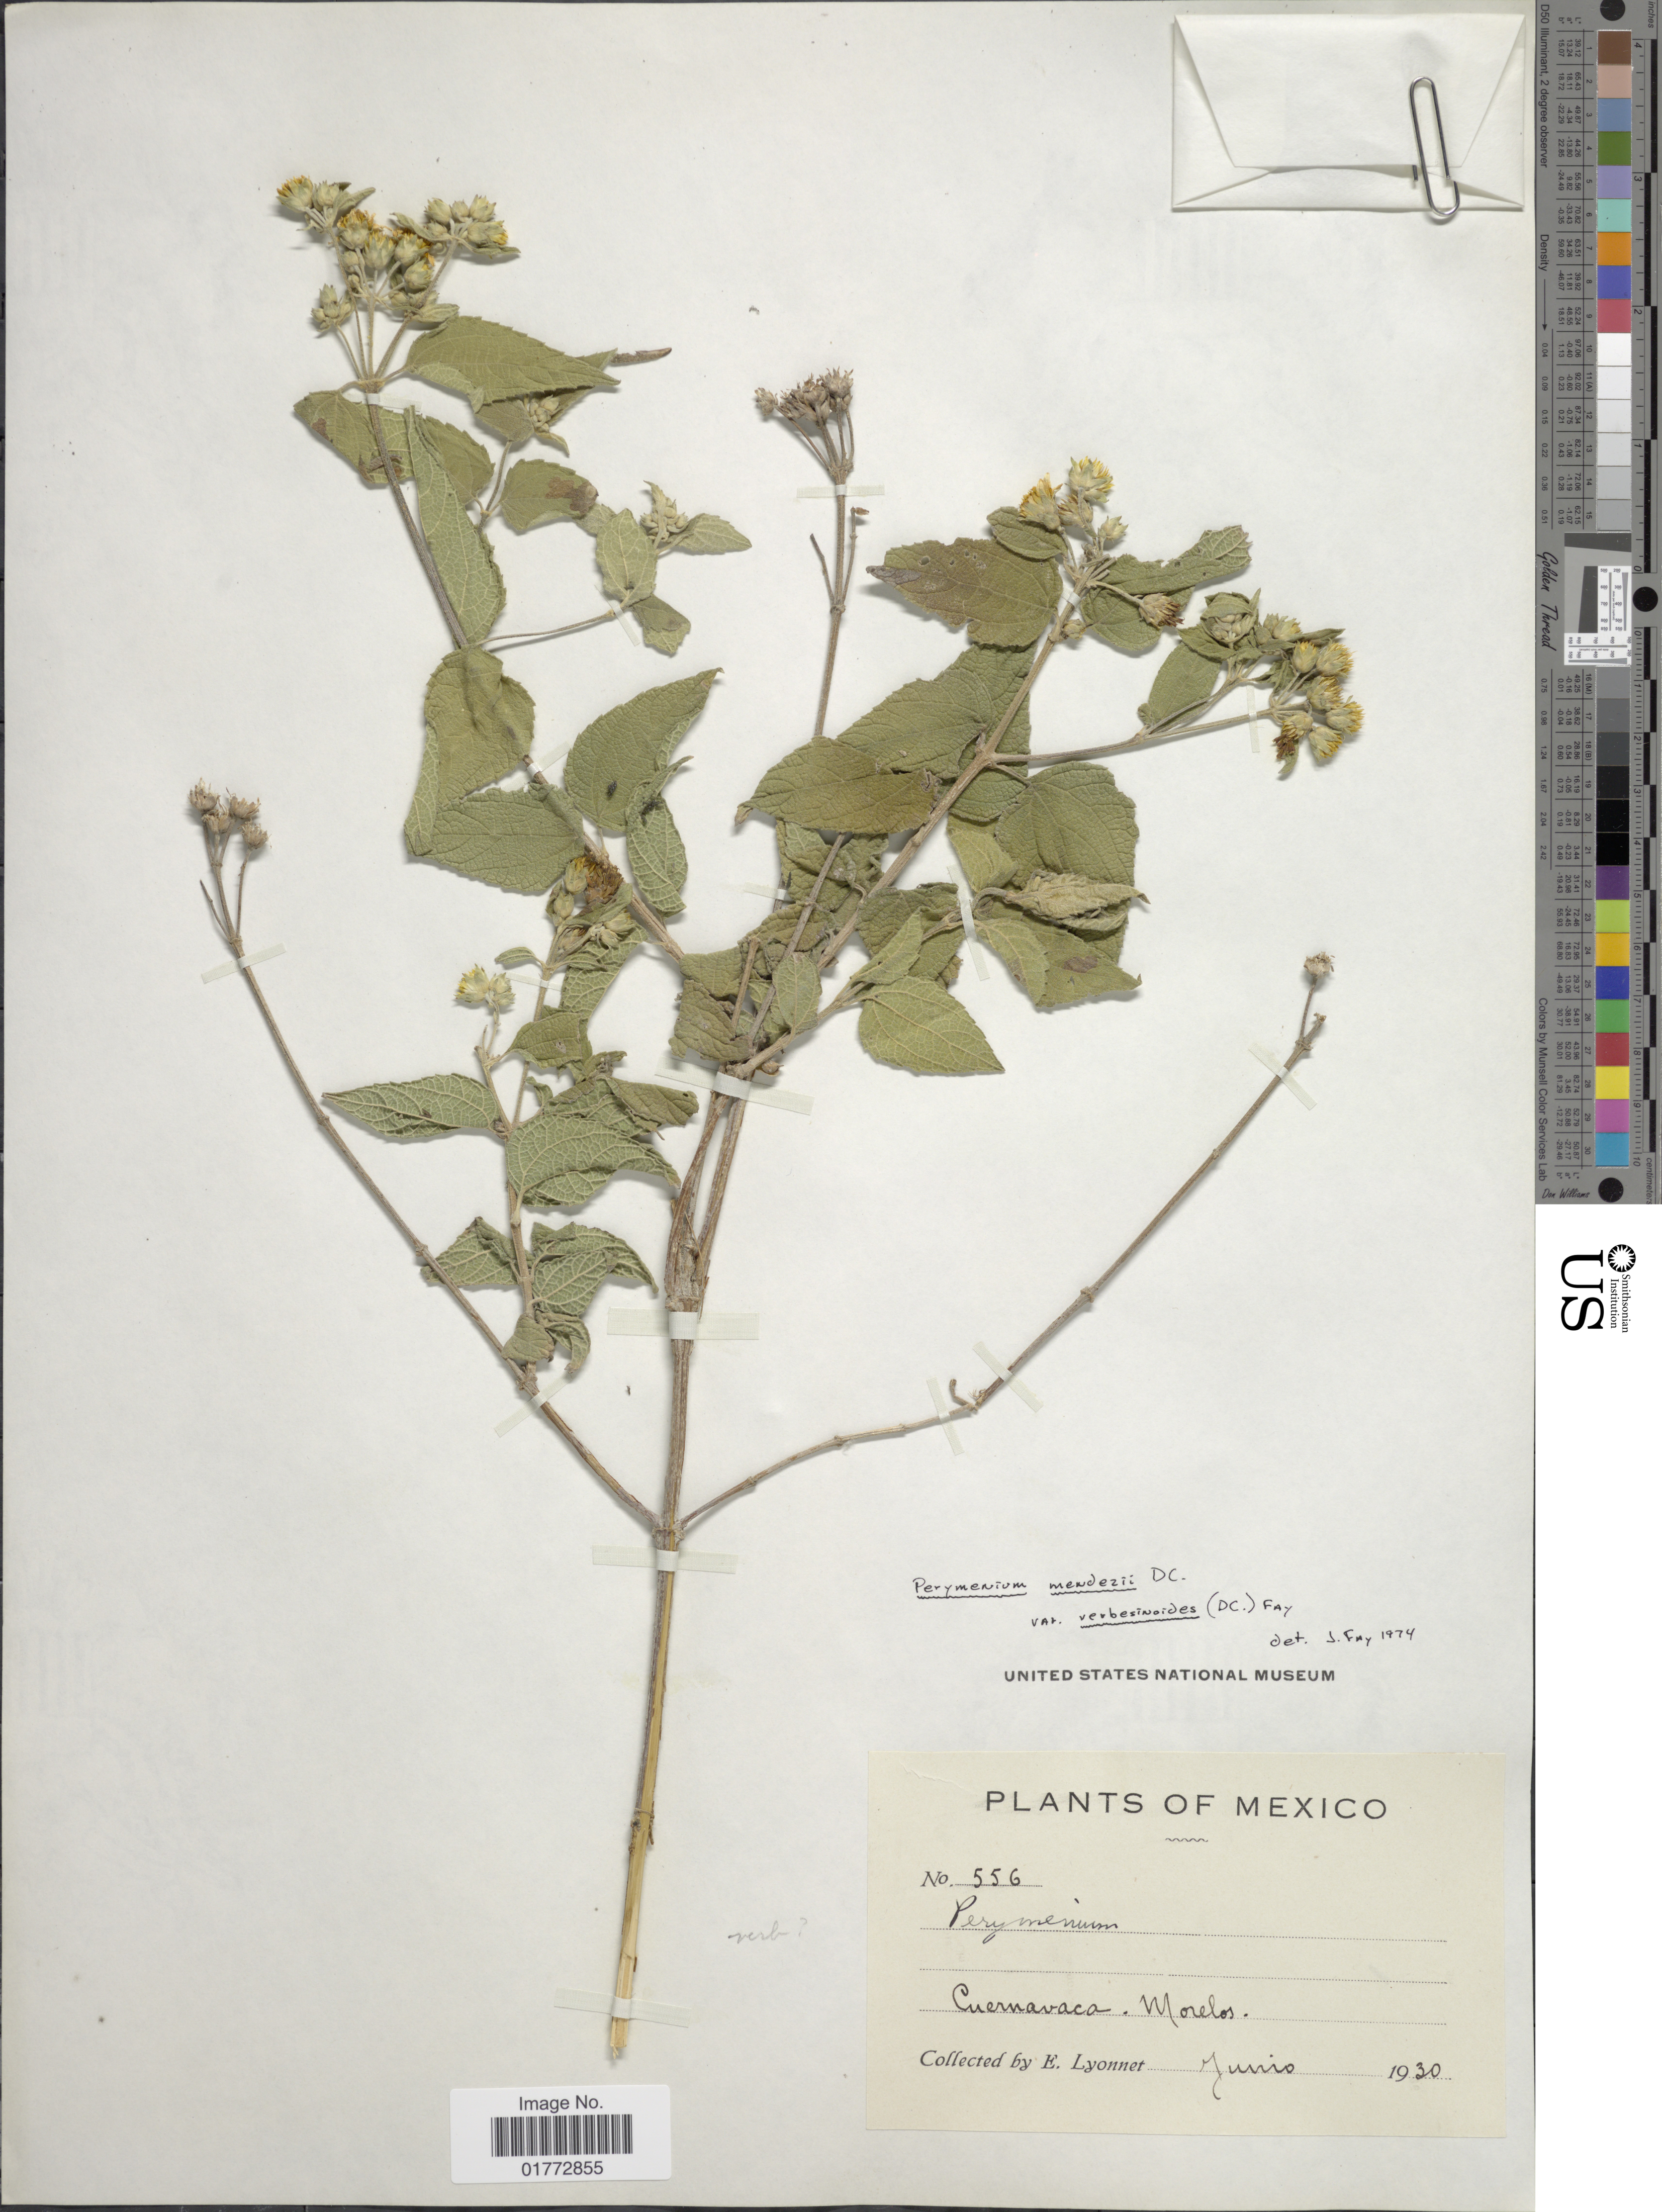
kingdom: Plantae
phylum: Tracheophyta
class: Magnoliopsida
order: Asterales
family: Asteraceae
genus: Perymenium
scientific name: Perymenium mendezii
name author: DC.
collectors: E. Lyonnet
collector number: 556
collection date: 1930-06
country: Mexico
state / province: Morelos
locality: Cuernavaca